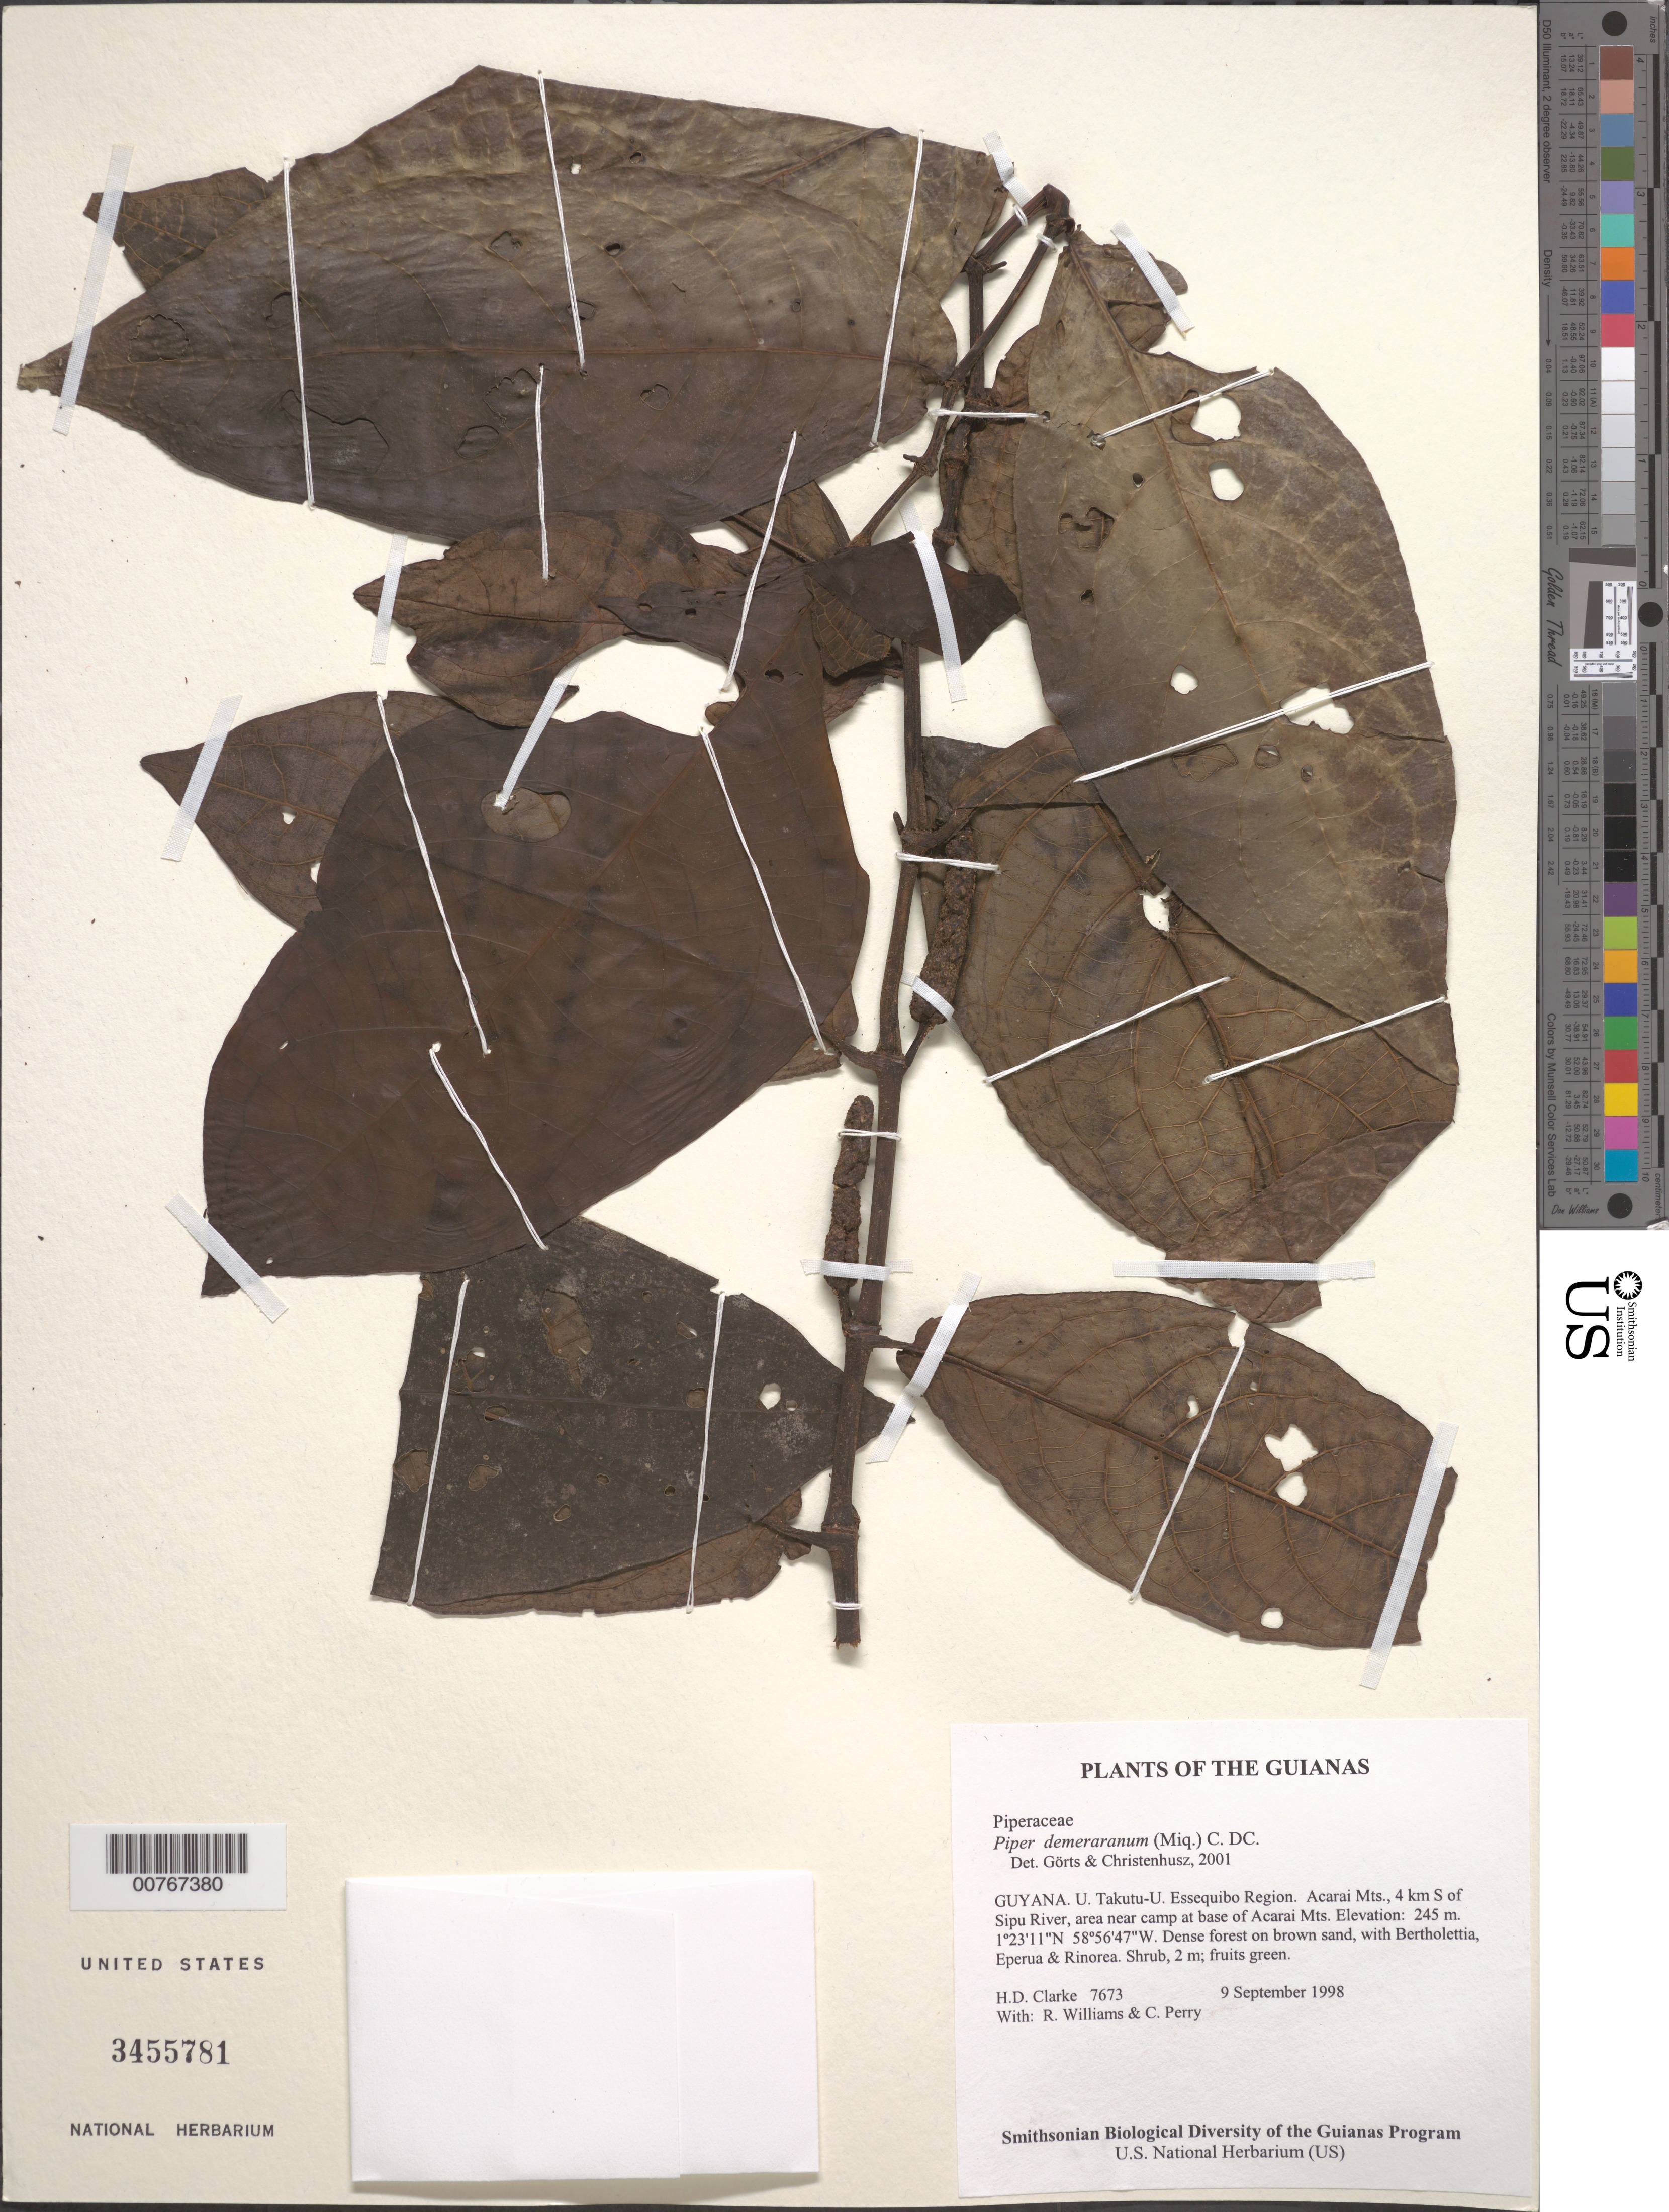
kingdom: Plantae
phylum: Tracheophyta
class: Magnoliopsida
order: Piperales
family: Piperaceae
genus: Piper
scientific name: Piper demeraranum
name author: (Miq.) C. DC.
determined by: Görts-van Rijn, A. R.; Christenhusz, M. J.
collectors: H. D. Clarke, R. Williams & C. Perry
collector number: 7673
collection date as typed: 9 September 1998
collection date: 1998-09-09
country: Guyana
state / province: U. Takutu-U. Essequibo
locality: Acarai Mts., 4 km S of Sipu River, area near camp at base of Acarai Mts.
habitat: Dense forest on brown sand, with Bertholettia, Eperua & Rinorea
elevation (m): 245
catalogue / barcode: US 3455781